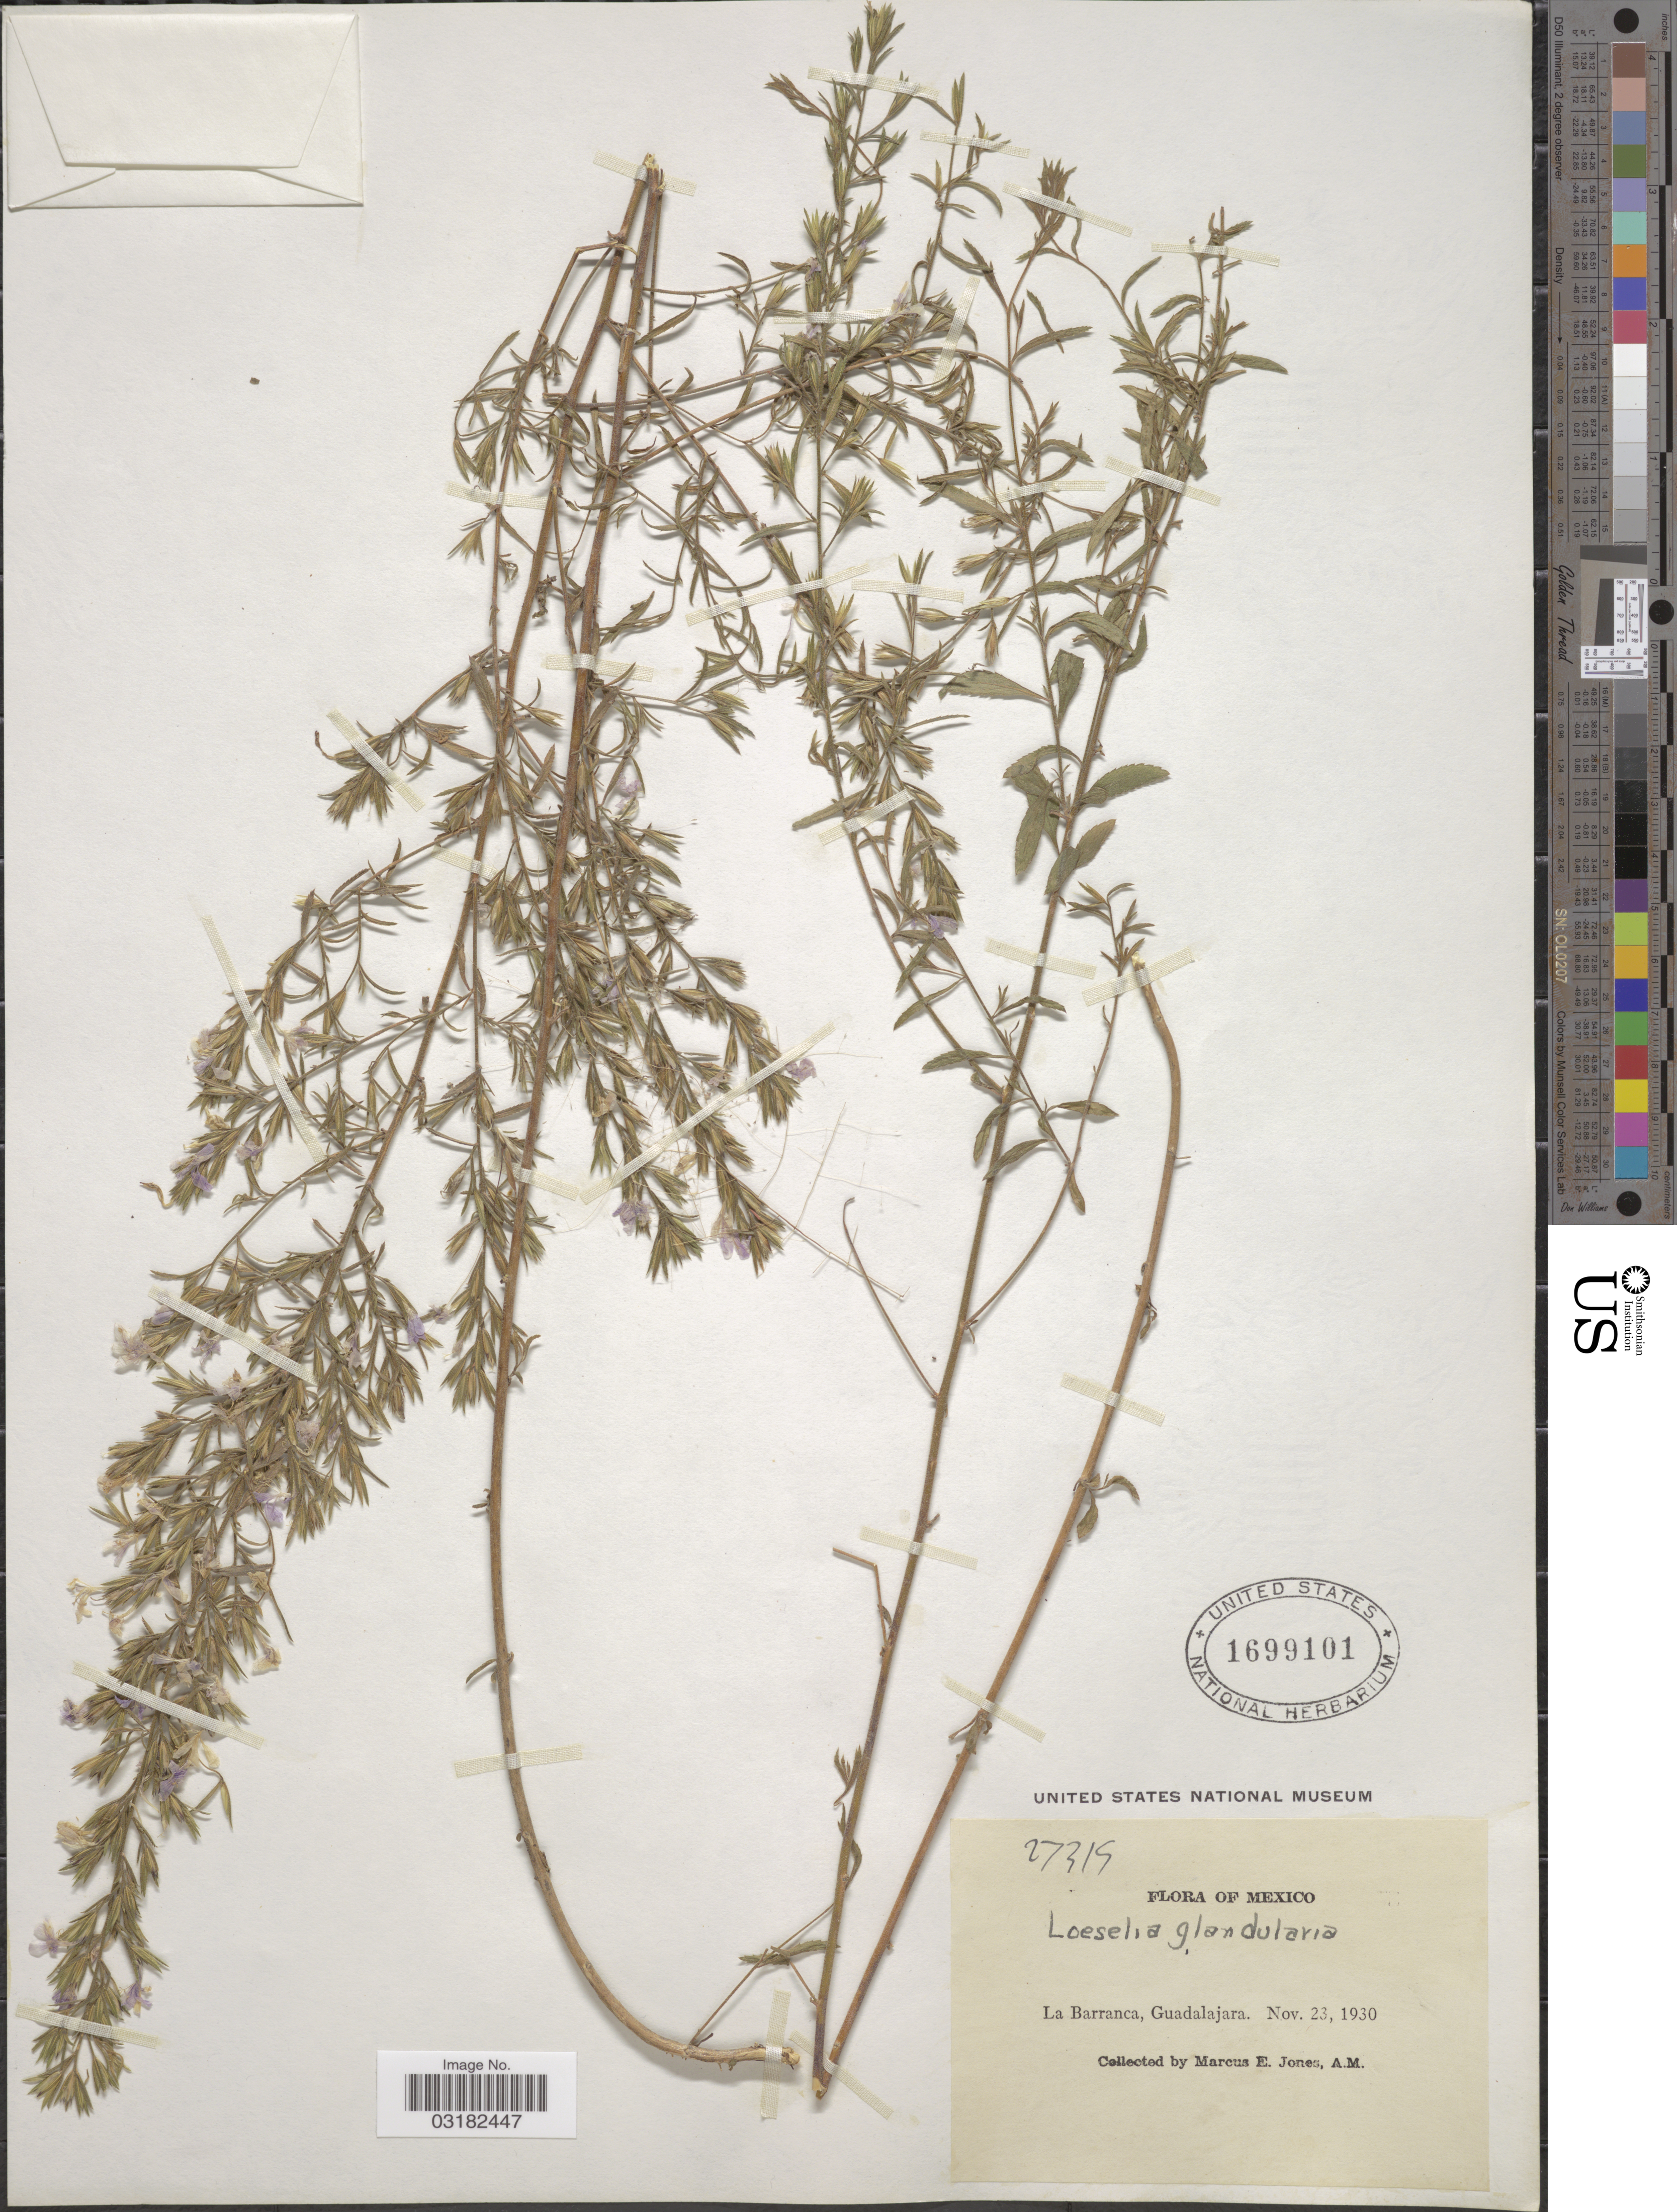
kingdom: Plantae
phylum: Tracheophyta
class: Magnoliopsida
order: Ericales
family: Polemoniaceae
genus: Loeselia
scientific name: Loeselia glandulosa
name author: (Cav.) G. Don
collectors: M. E. Jones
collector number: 27319*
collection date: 1930-11-23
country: Mexico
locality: La Barranca, Guadalajara.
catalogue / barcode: US 1699101